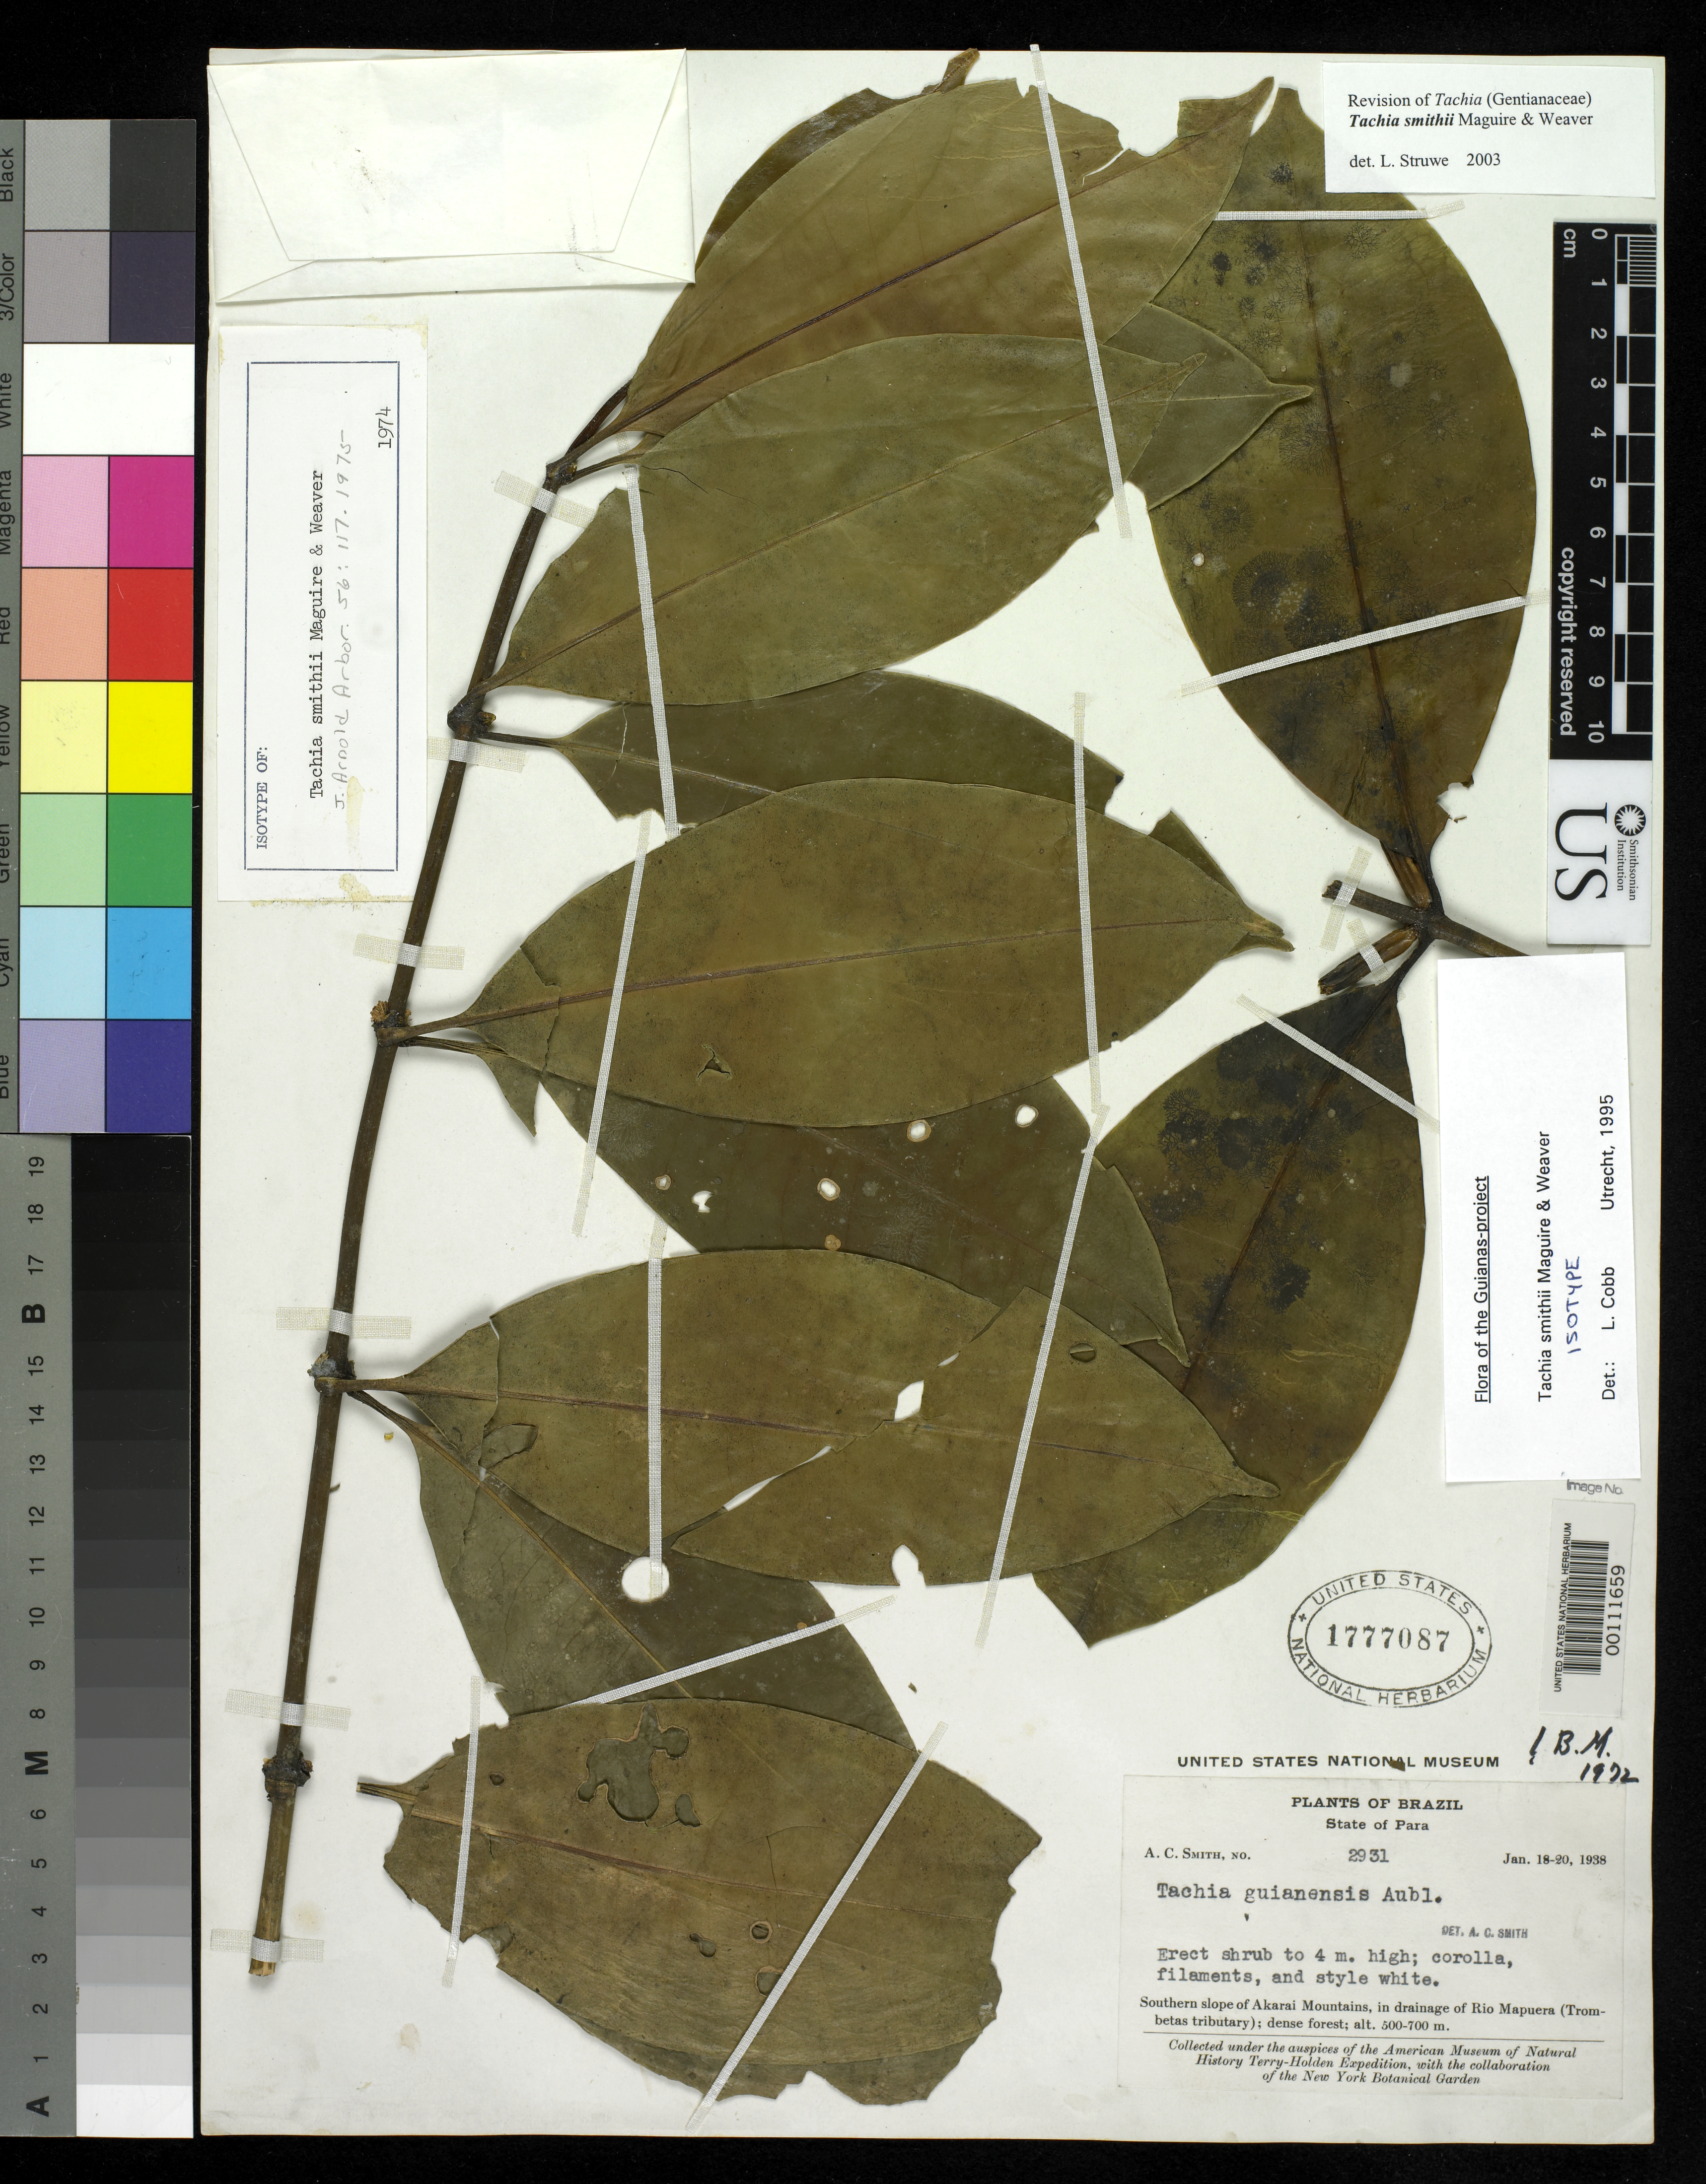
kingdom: Plantae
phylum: Tracheophyta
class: Magnoliopsida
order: Gentianales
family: Gentianaceae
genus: Tachia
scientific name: Tachia smithii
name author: Maguire & Weaver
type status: Isotype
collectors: A. C. Smith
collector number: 2931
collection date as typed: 18 Jan 1938 to 20 Jan 1938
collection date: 1938-01-18/1938-01-20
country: Brazil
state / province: Pará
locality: Southern slopes of the Akarai Mountains, in drainage of Rio Mapuera (Trombetas Tributary).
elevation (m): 500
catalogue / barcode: US 1777087